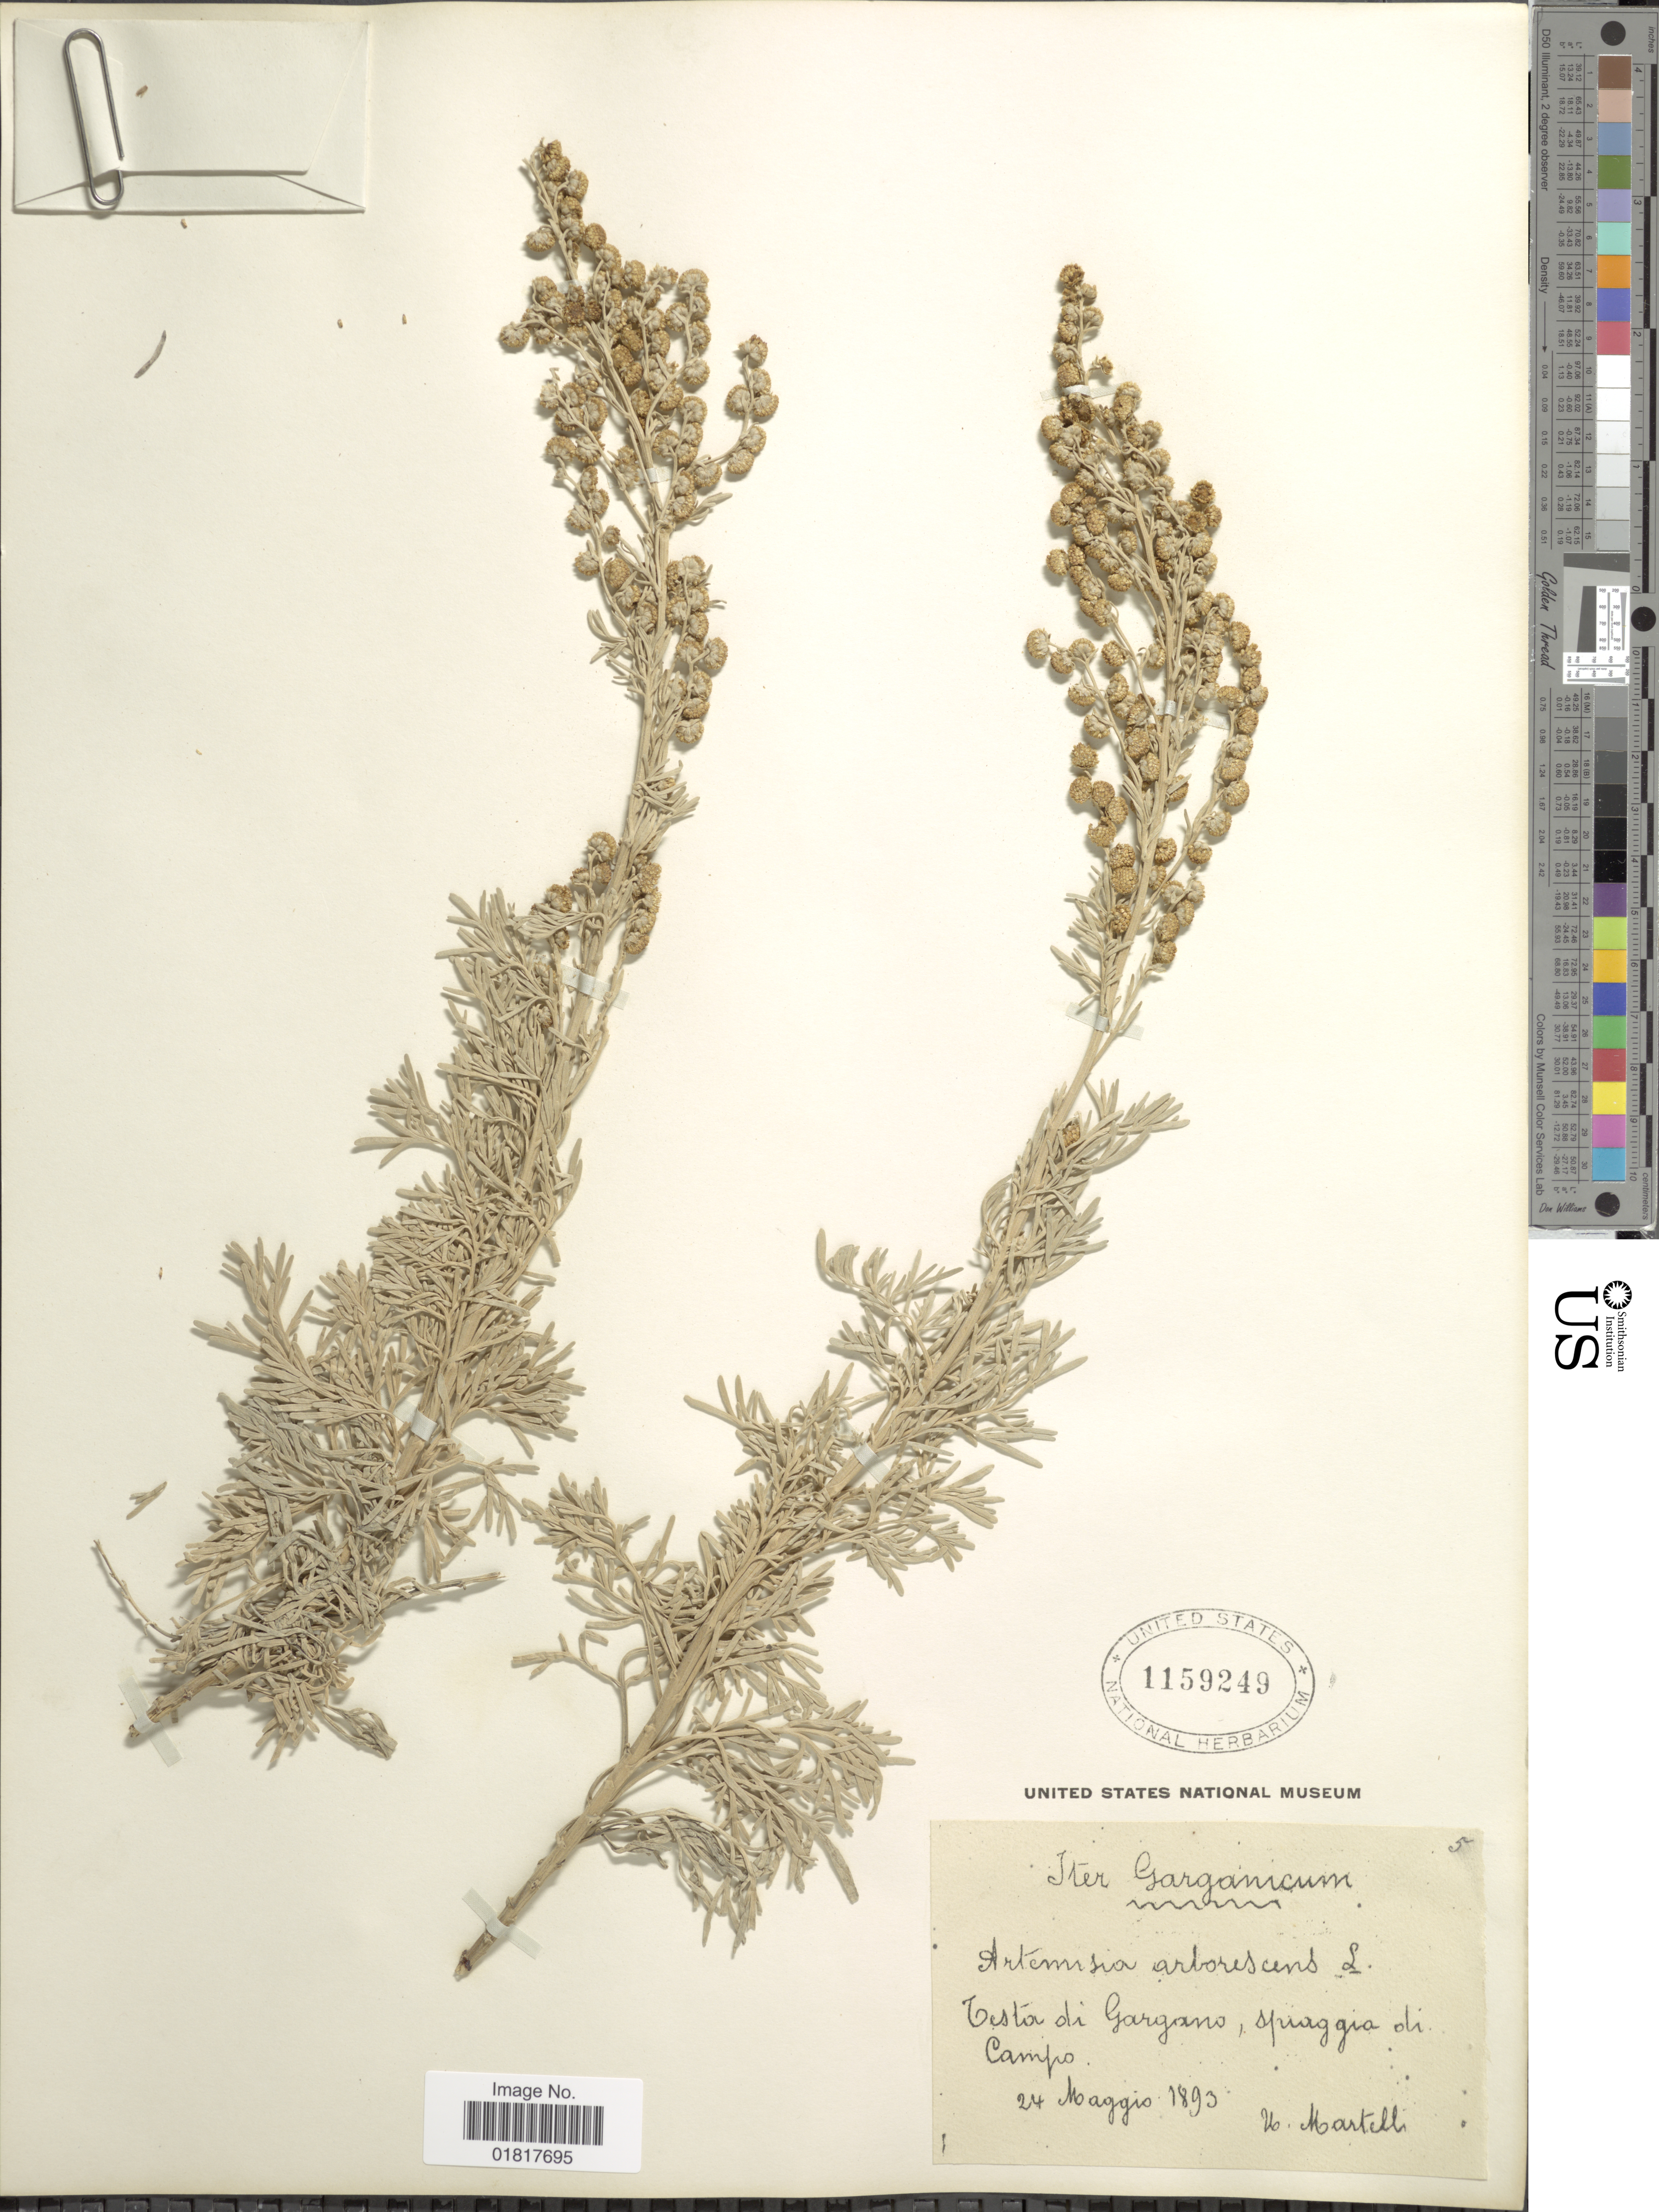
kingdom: Plantae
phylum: Tracheophyta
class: Magnoliopsida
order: Asterales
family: Asteraceae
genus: Artemisia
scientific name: Artemisia arborescens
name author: L.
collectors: U. Martelli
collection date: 1893-05-24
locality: Iter Garganicum, testor di Gargano, spaggia di Campo [interpreted]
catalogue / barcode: US 1159249